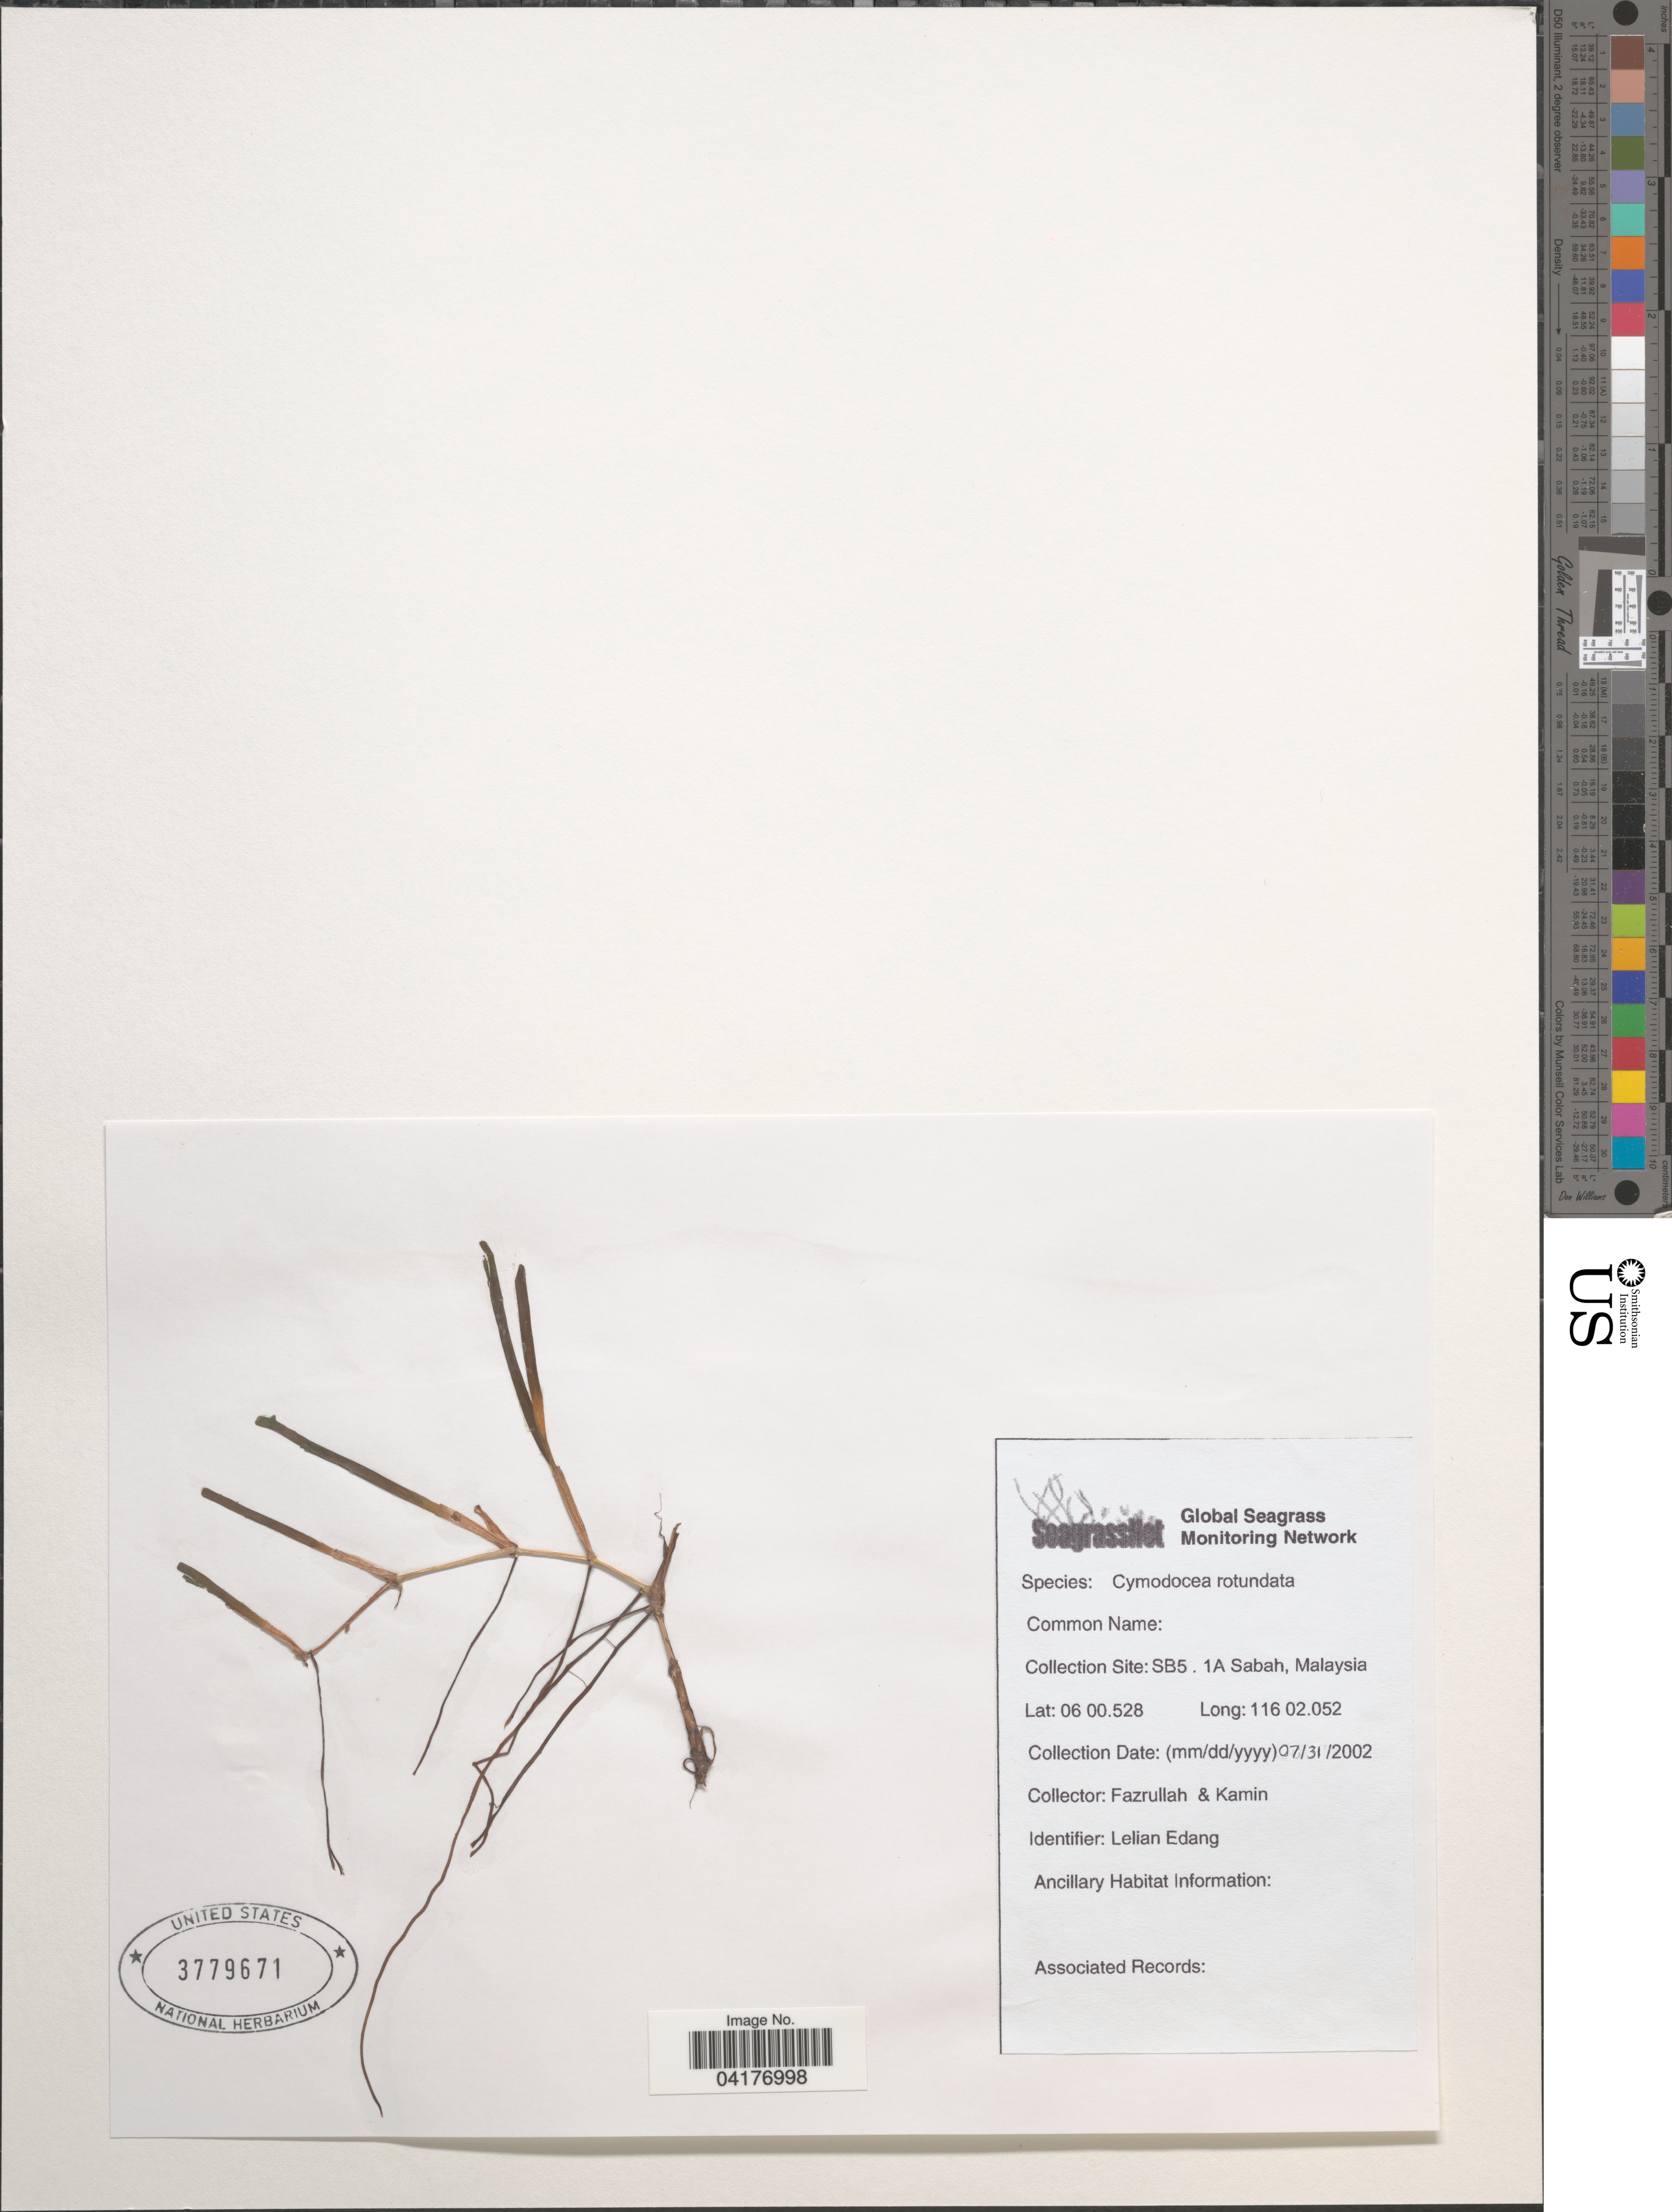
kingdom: Plantae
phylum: Tracheophyta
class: Liliopsida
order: Alismatales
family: Cymodoceaceae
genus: Cymodocea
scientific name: Cymodocea rotundata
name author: Asch. & Schweinf.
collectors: Fazrullah & Kamin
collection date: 2002-07-31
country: Malaysia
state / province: Sabah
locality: Collection Site: SB5.1A Sabah, Malaysia.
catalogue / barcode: US 3779671